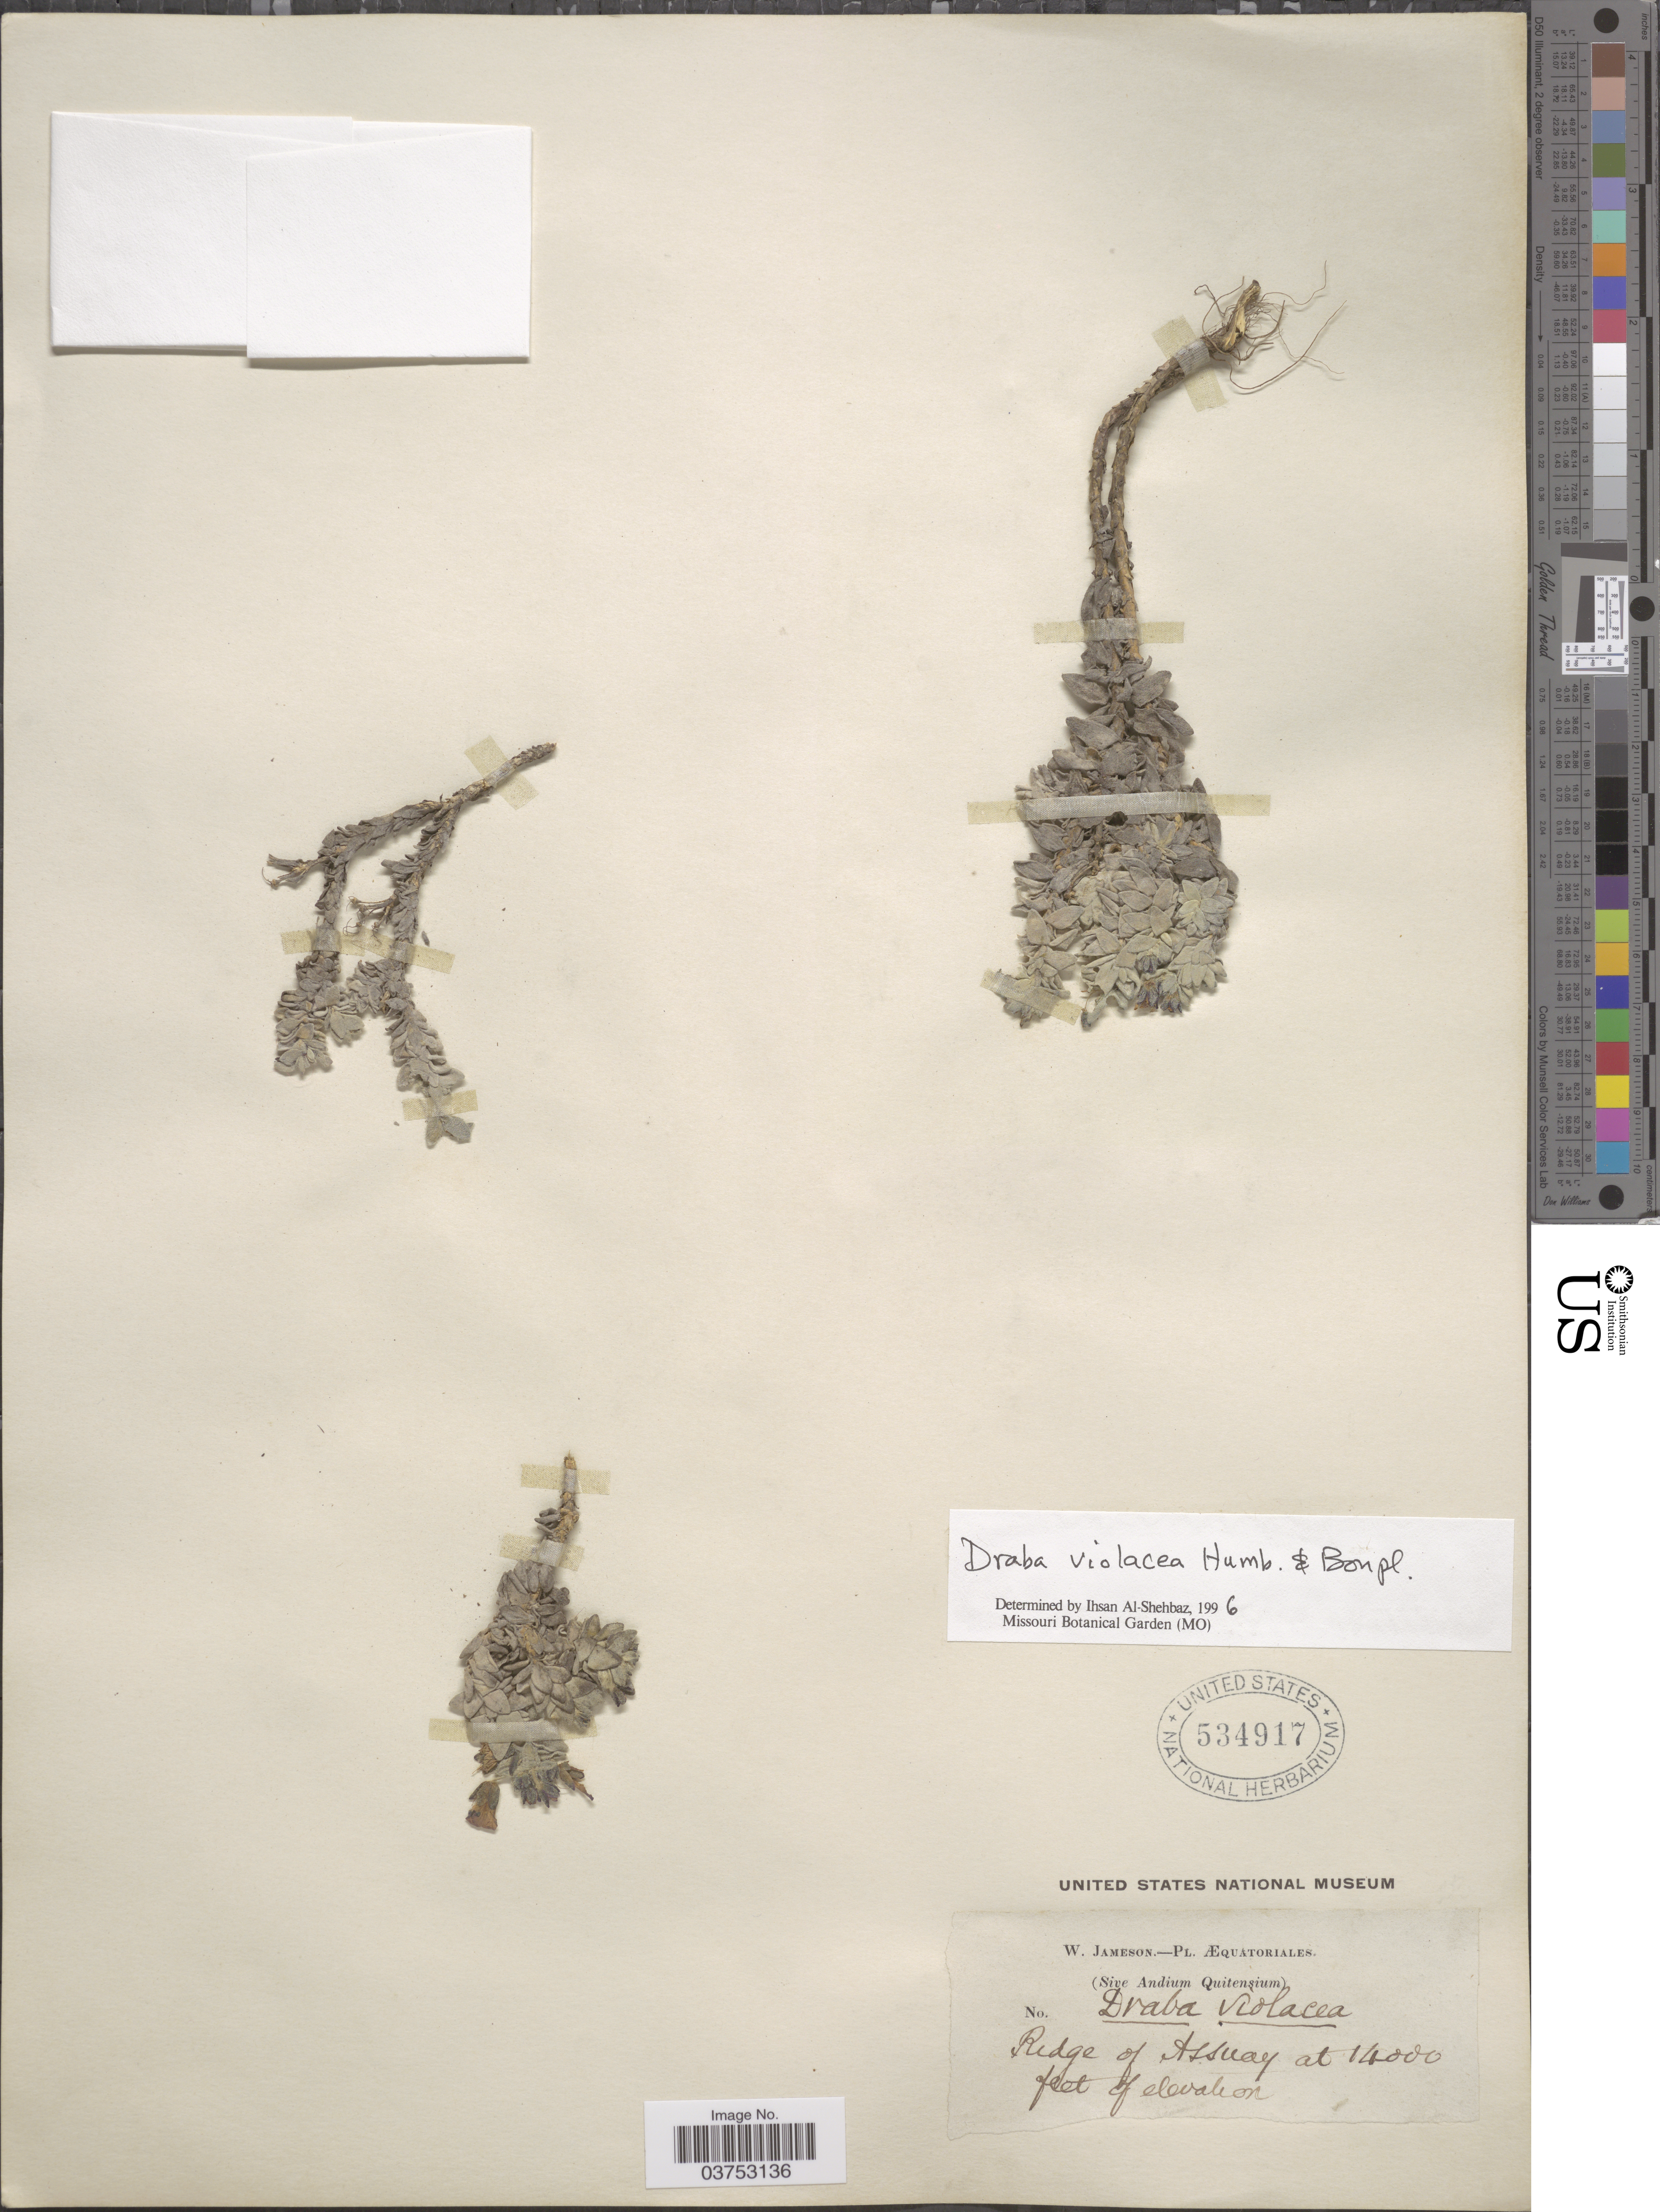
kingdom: Plantae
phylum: Tracheophyta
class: Magnoliopsida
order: Brassicales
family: Brassicaceae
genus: Draba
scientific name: Draba violacea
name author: DC.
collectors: W. Jameson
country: Ecuador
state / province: Azuay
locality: Æquatoriales. Ridge of Azzuay.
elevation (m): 4267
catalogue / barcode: US 534917